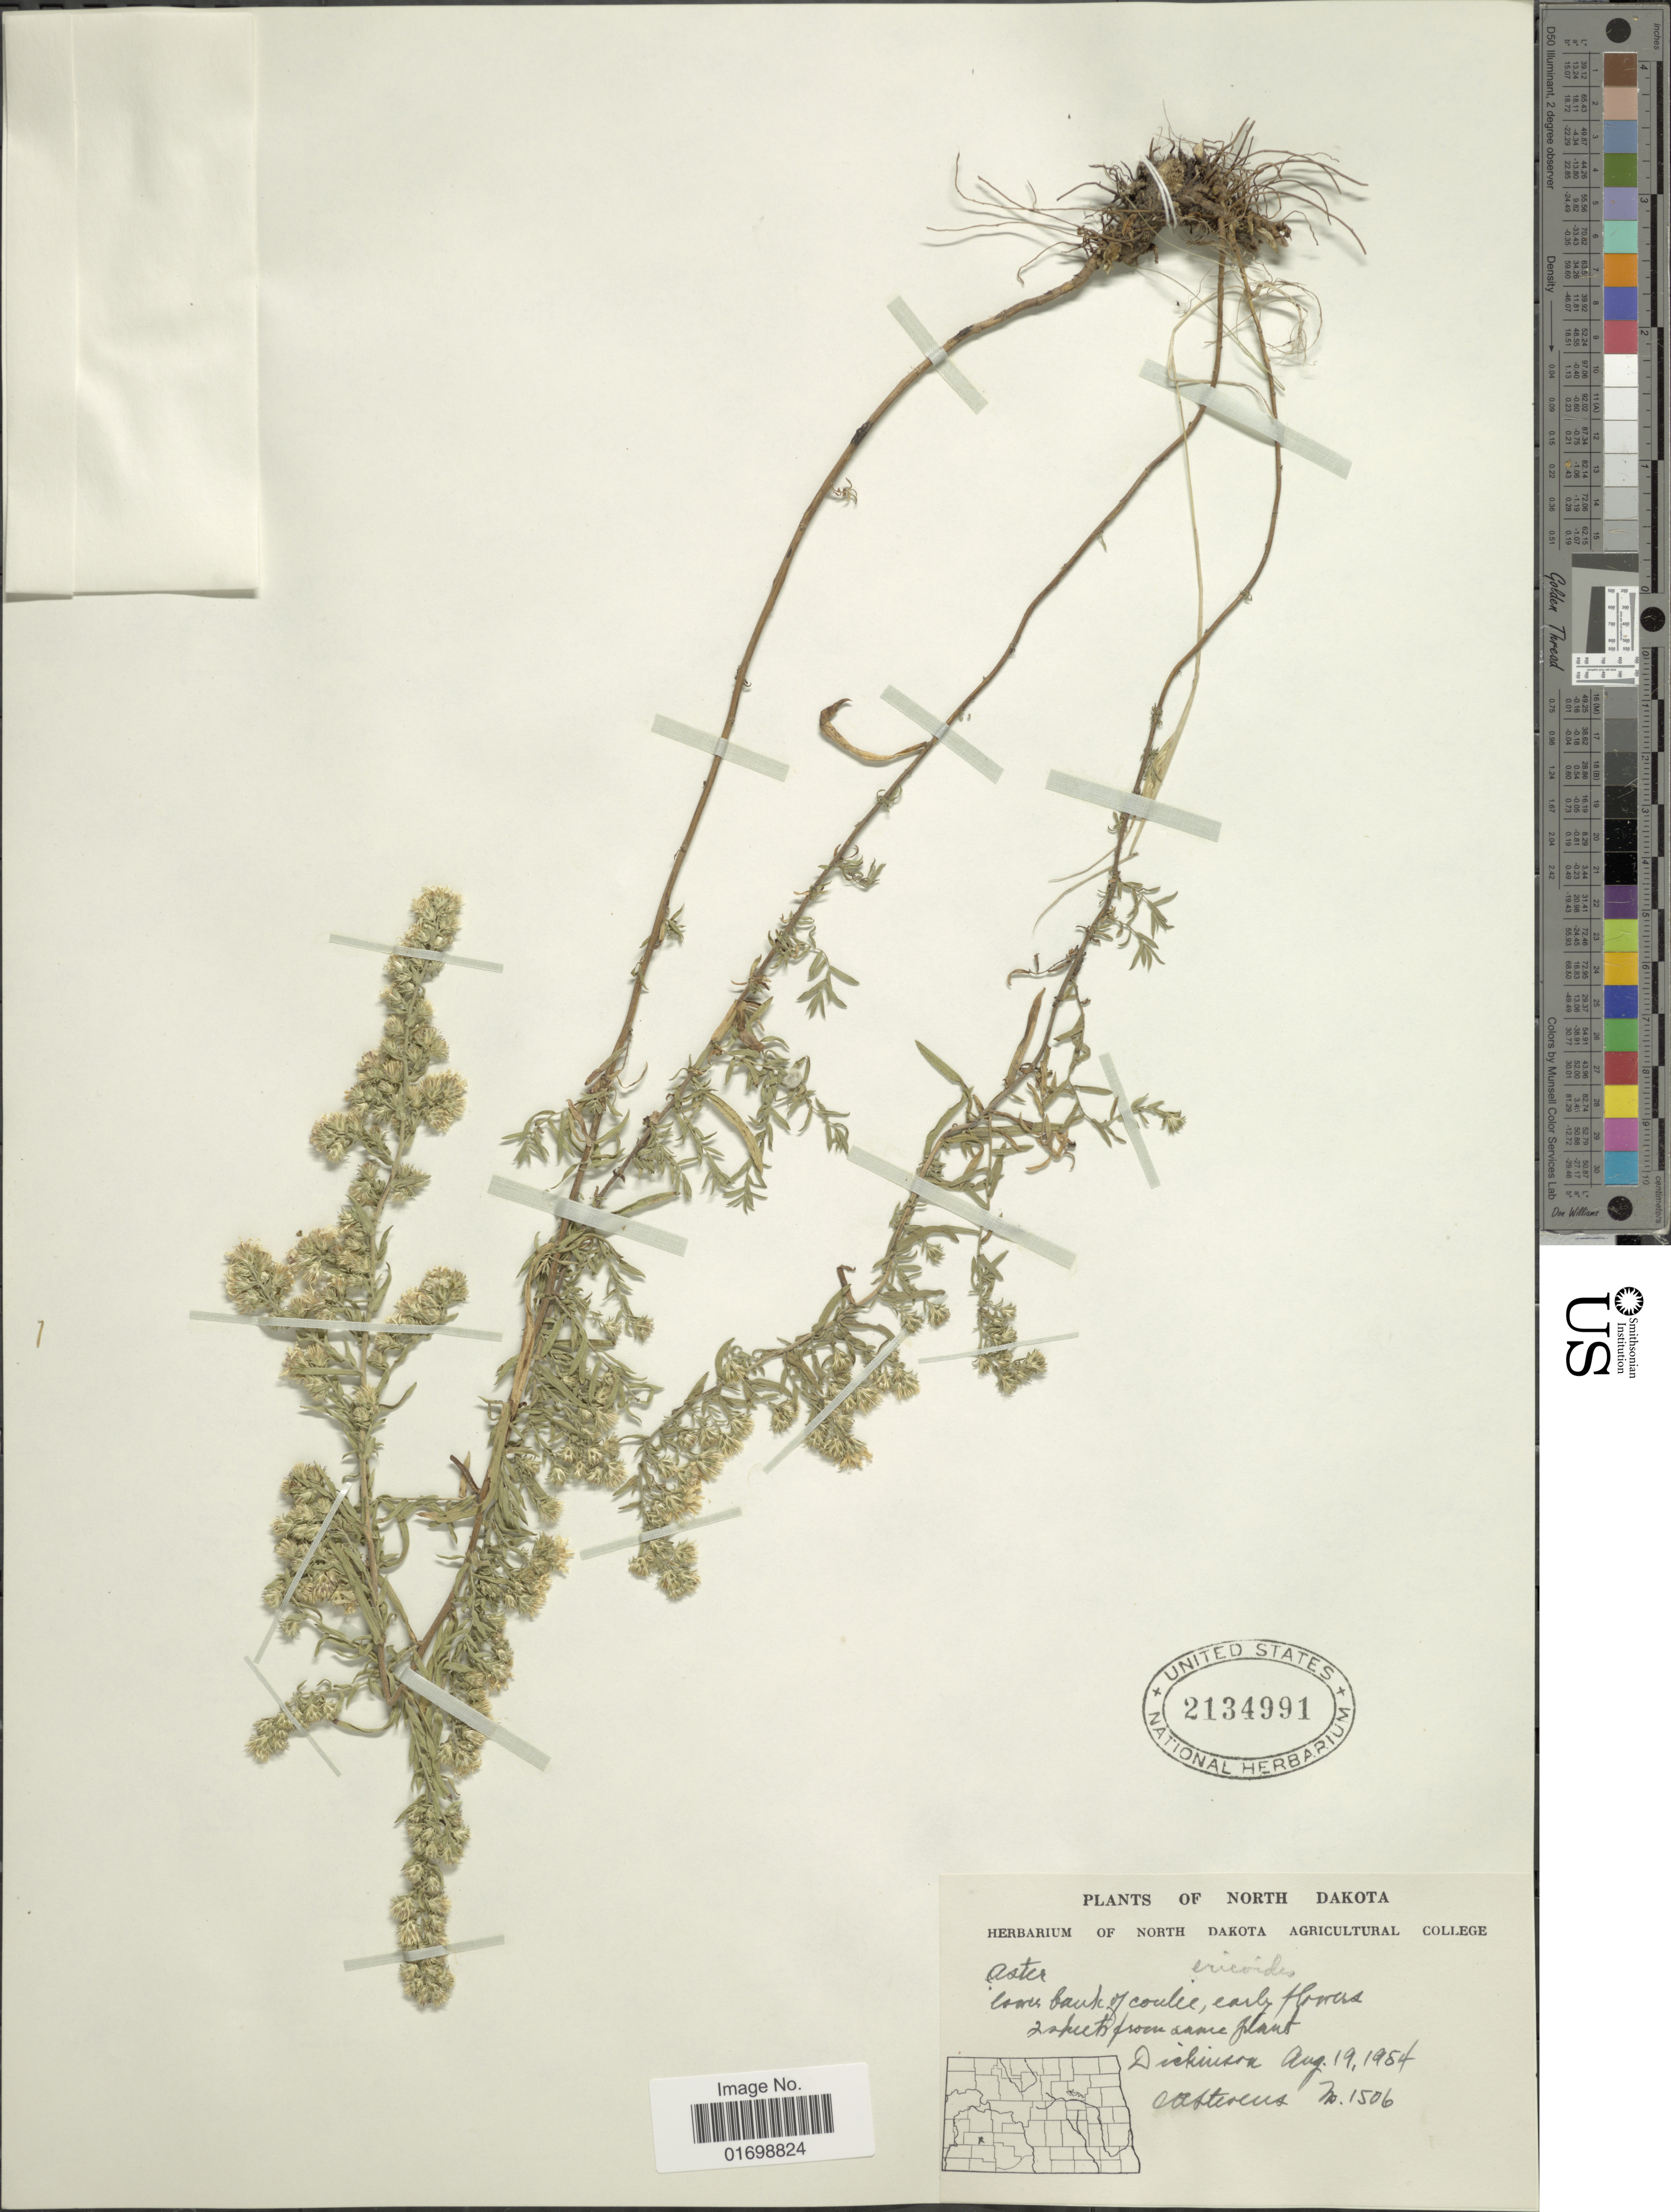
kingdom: Plantae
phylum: Tracheophyta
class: Magnoliopsida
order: Asterales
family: Asteraceae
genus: Symphyotrichum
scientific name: Symphyotrichum ericoides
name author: (L.) G.L. Nesom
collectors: E. Stevens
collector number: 1506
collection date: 1954-08-19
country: United States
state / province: North Dakota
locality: Lower bank of coulie, Dickinson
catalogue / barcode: US 2134991